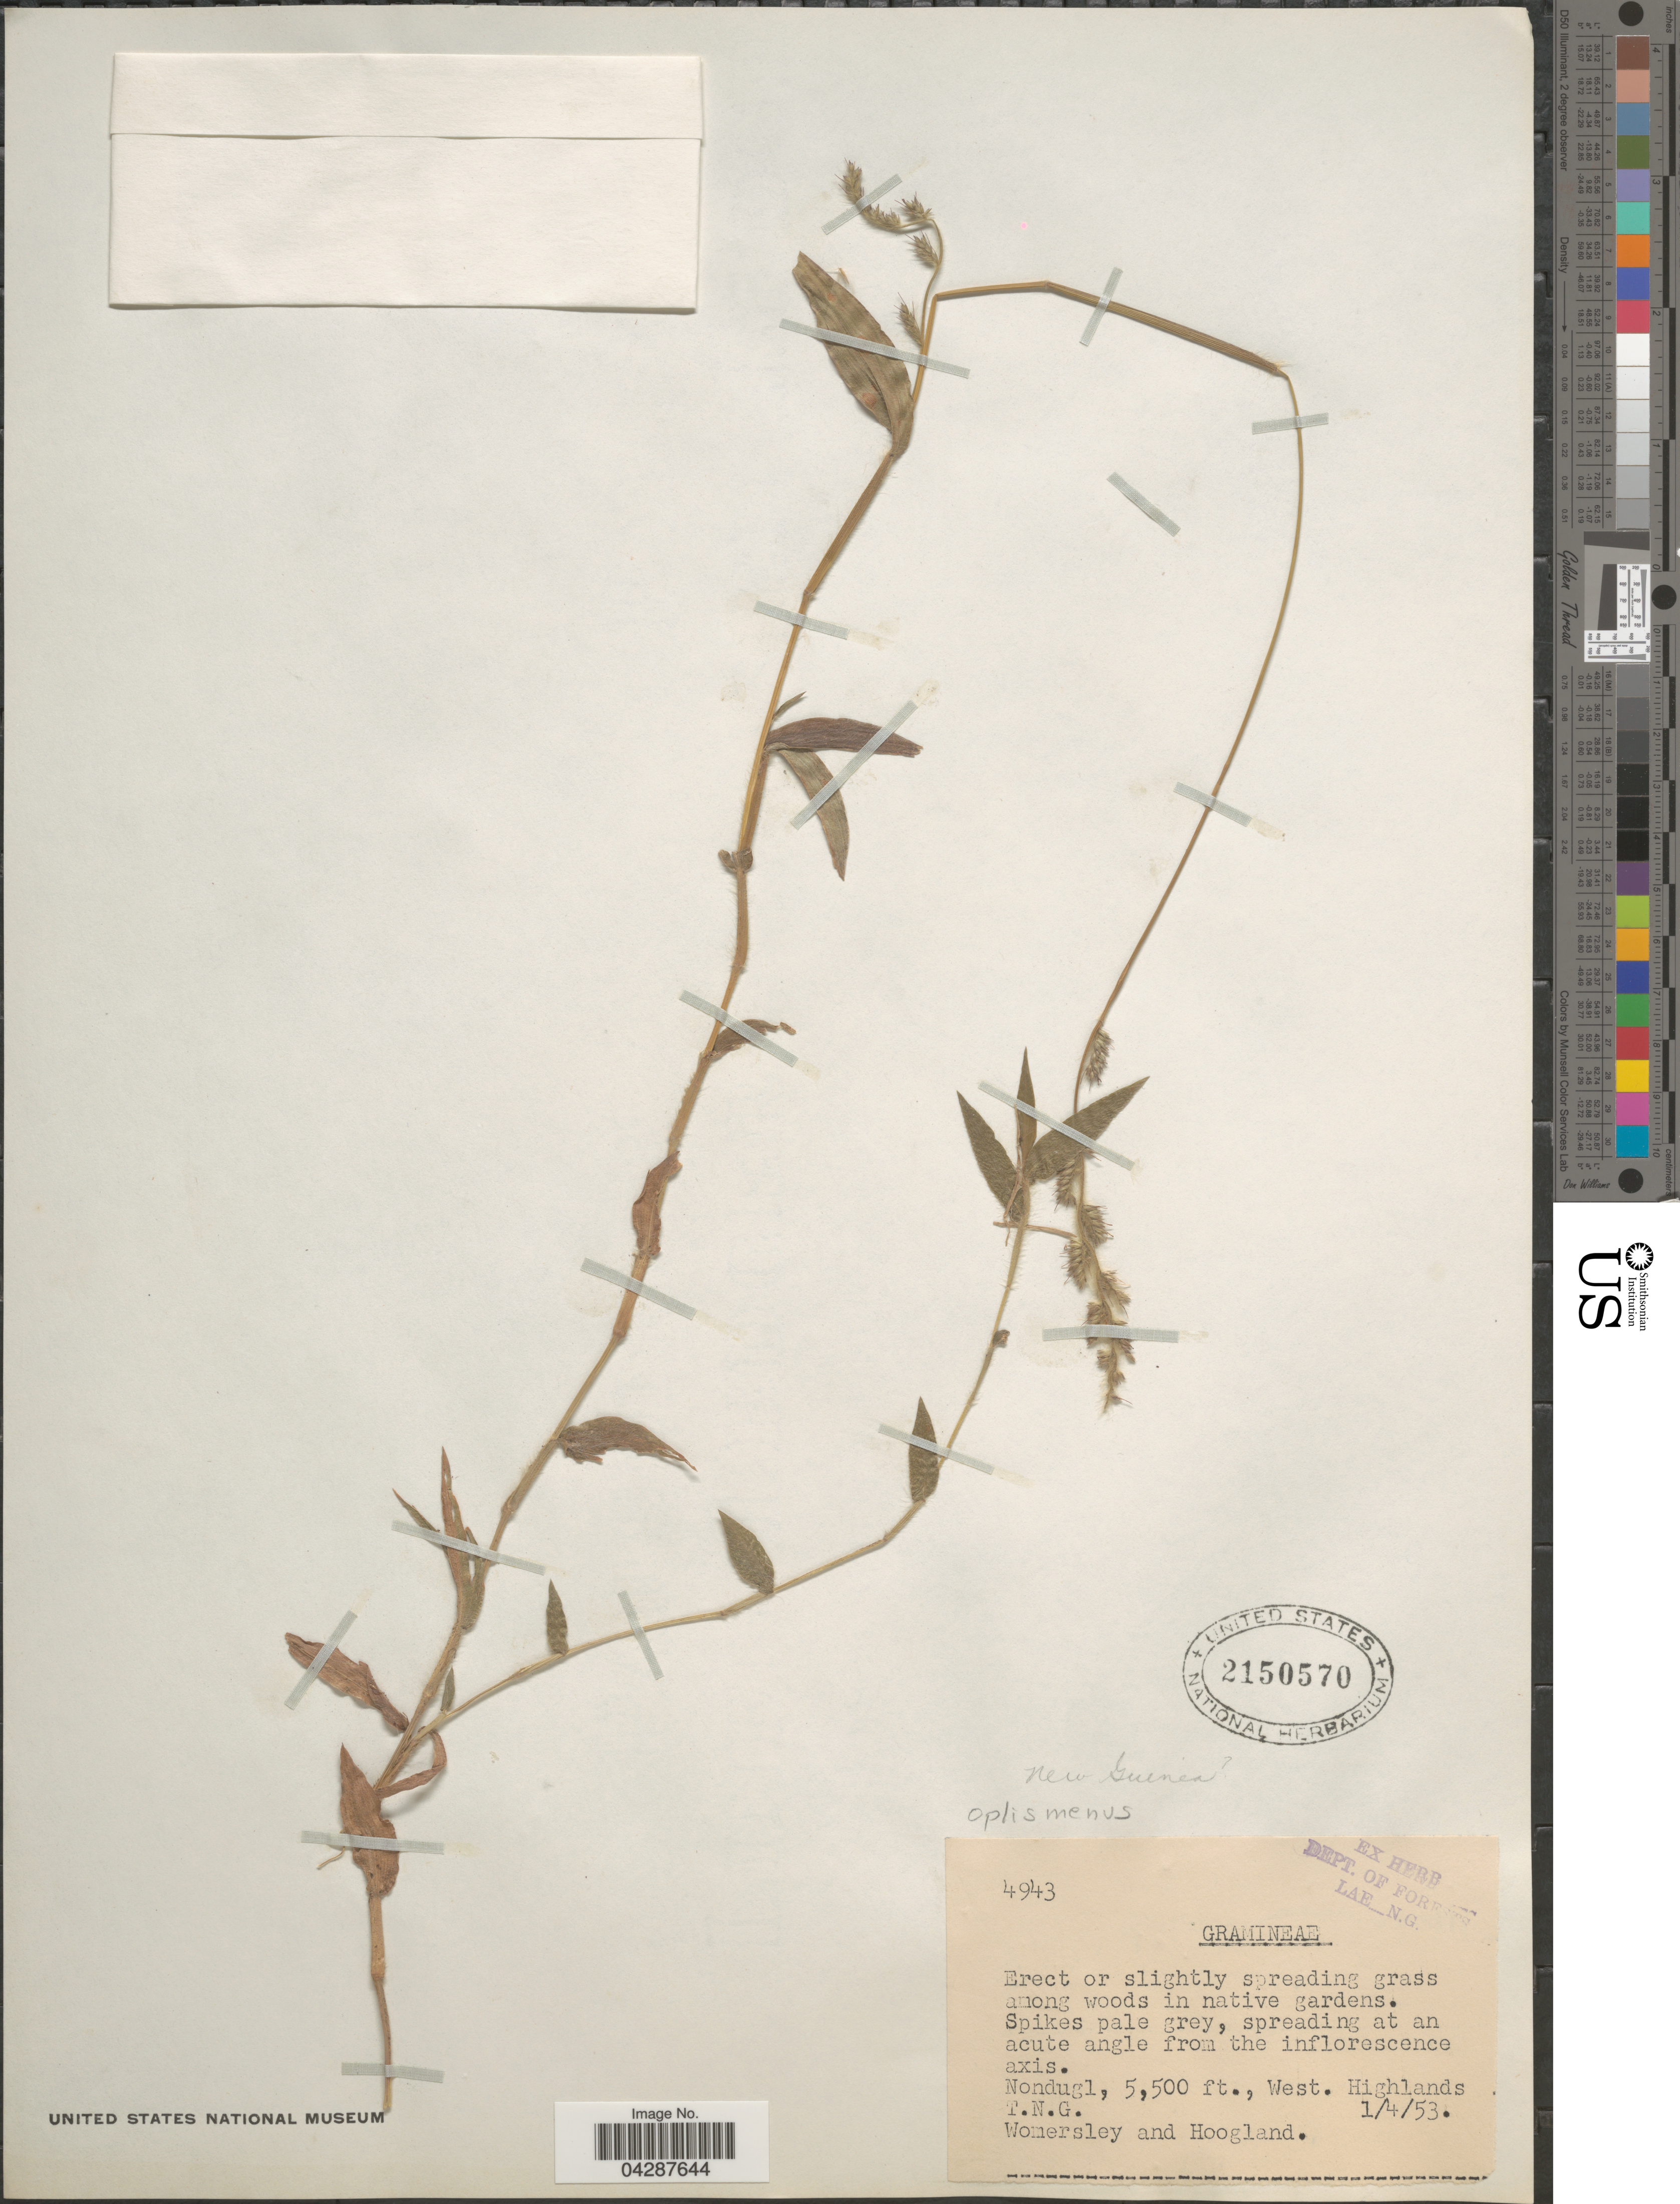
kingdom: Plantae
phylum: Tracheophyta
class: Liliopsida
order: Poales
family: Poaceae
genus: Oplismenus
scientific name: Oplismenus sp.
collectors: Womersley & Hoogland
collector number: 4943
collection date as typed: Transcribed d/m/y: 1/4/53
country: Papua New Guinea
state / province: Western Highlands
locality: Nondugl, T.N.G..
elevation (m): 1676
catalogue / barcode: US 2150570